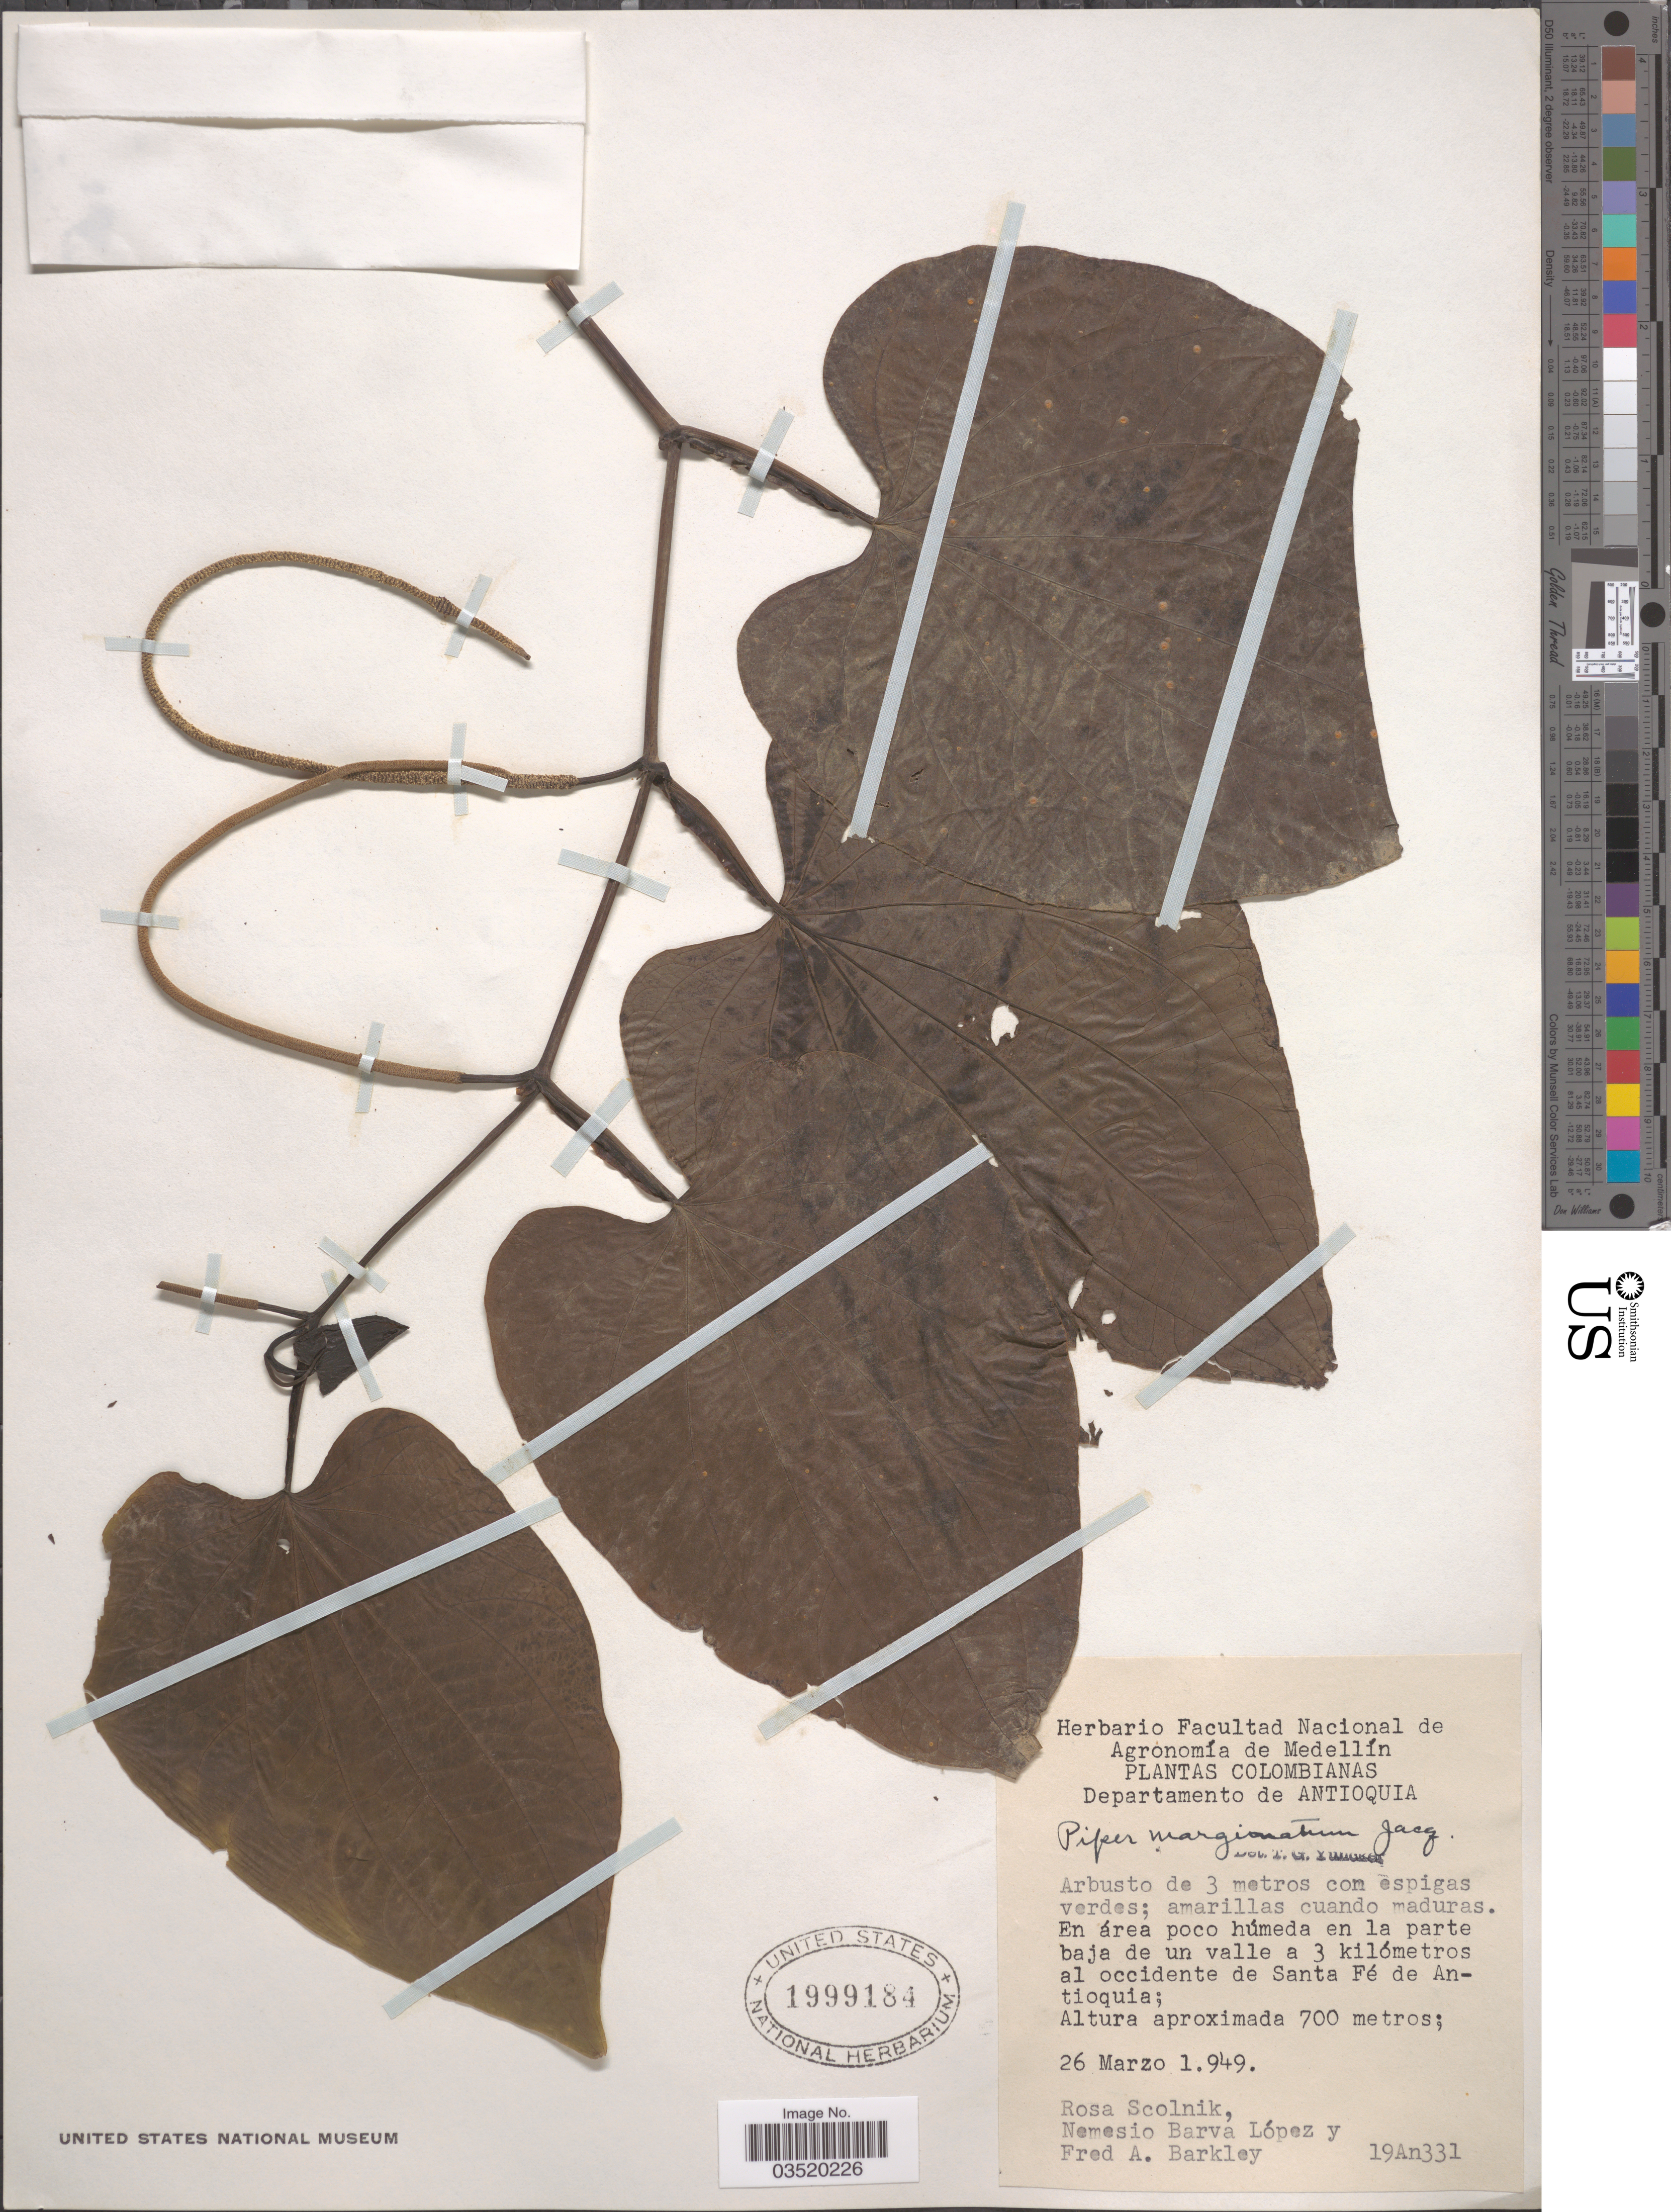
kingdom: Plantae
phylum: Tracheophyta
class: Magnoliopsida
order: Piperales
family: Piperaceae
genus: Piper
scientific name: Piper marginatum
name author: Jacq.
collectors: R. Scolnik, N. Lopez & F. A. Barkley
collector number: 19An331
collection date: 1949-03-26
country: Colombia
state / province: Antioquia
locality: Departamento de Antioquia. En área poco húmeda en la parte baja de un valle a 3 kilómetros al occidente de Santa Fé de Antioquia.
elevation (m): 700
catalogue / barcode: US 1999184